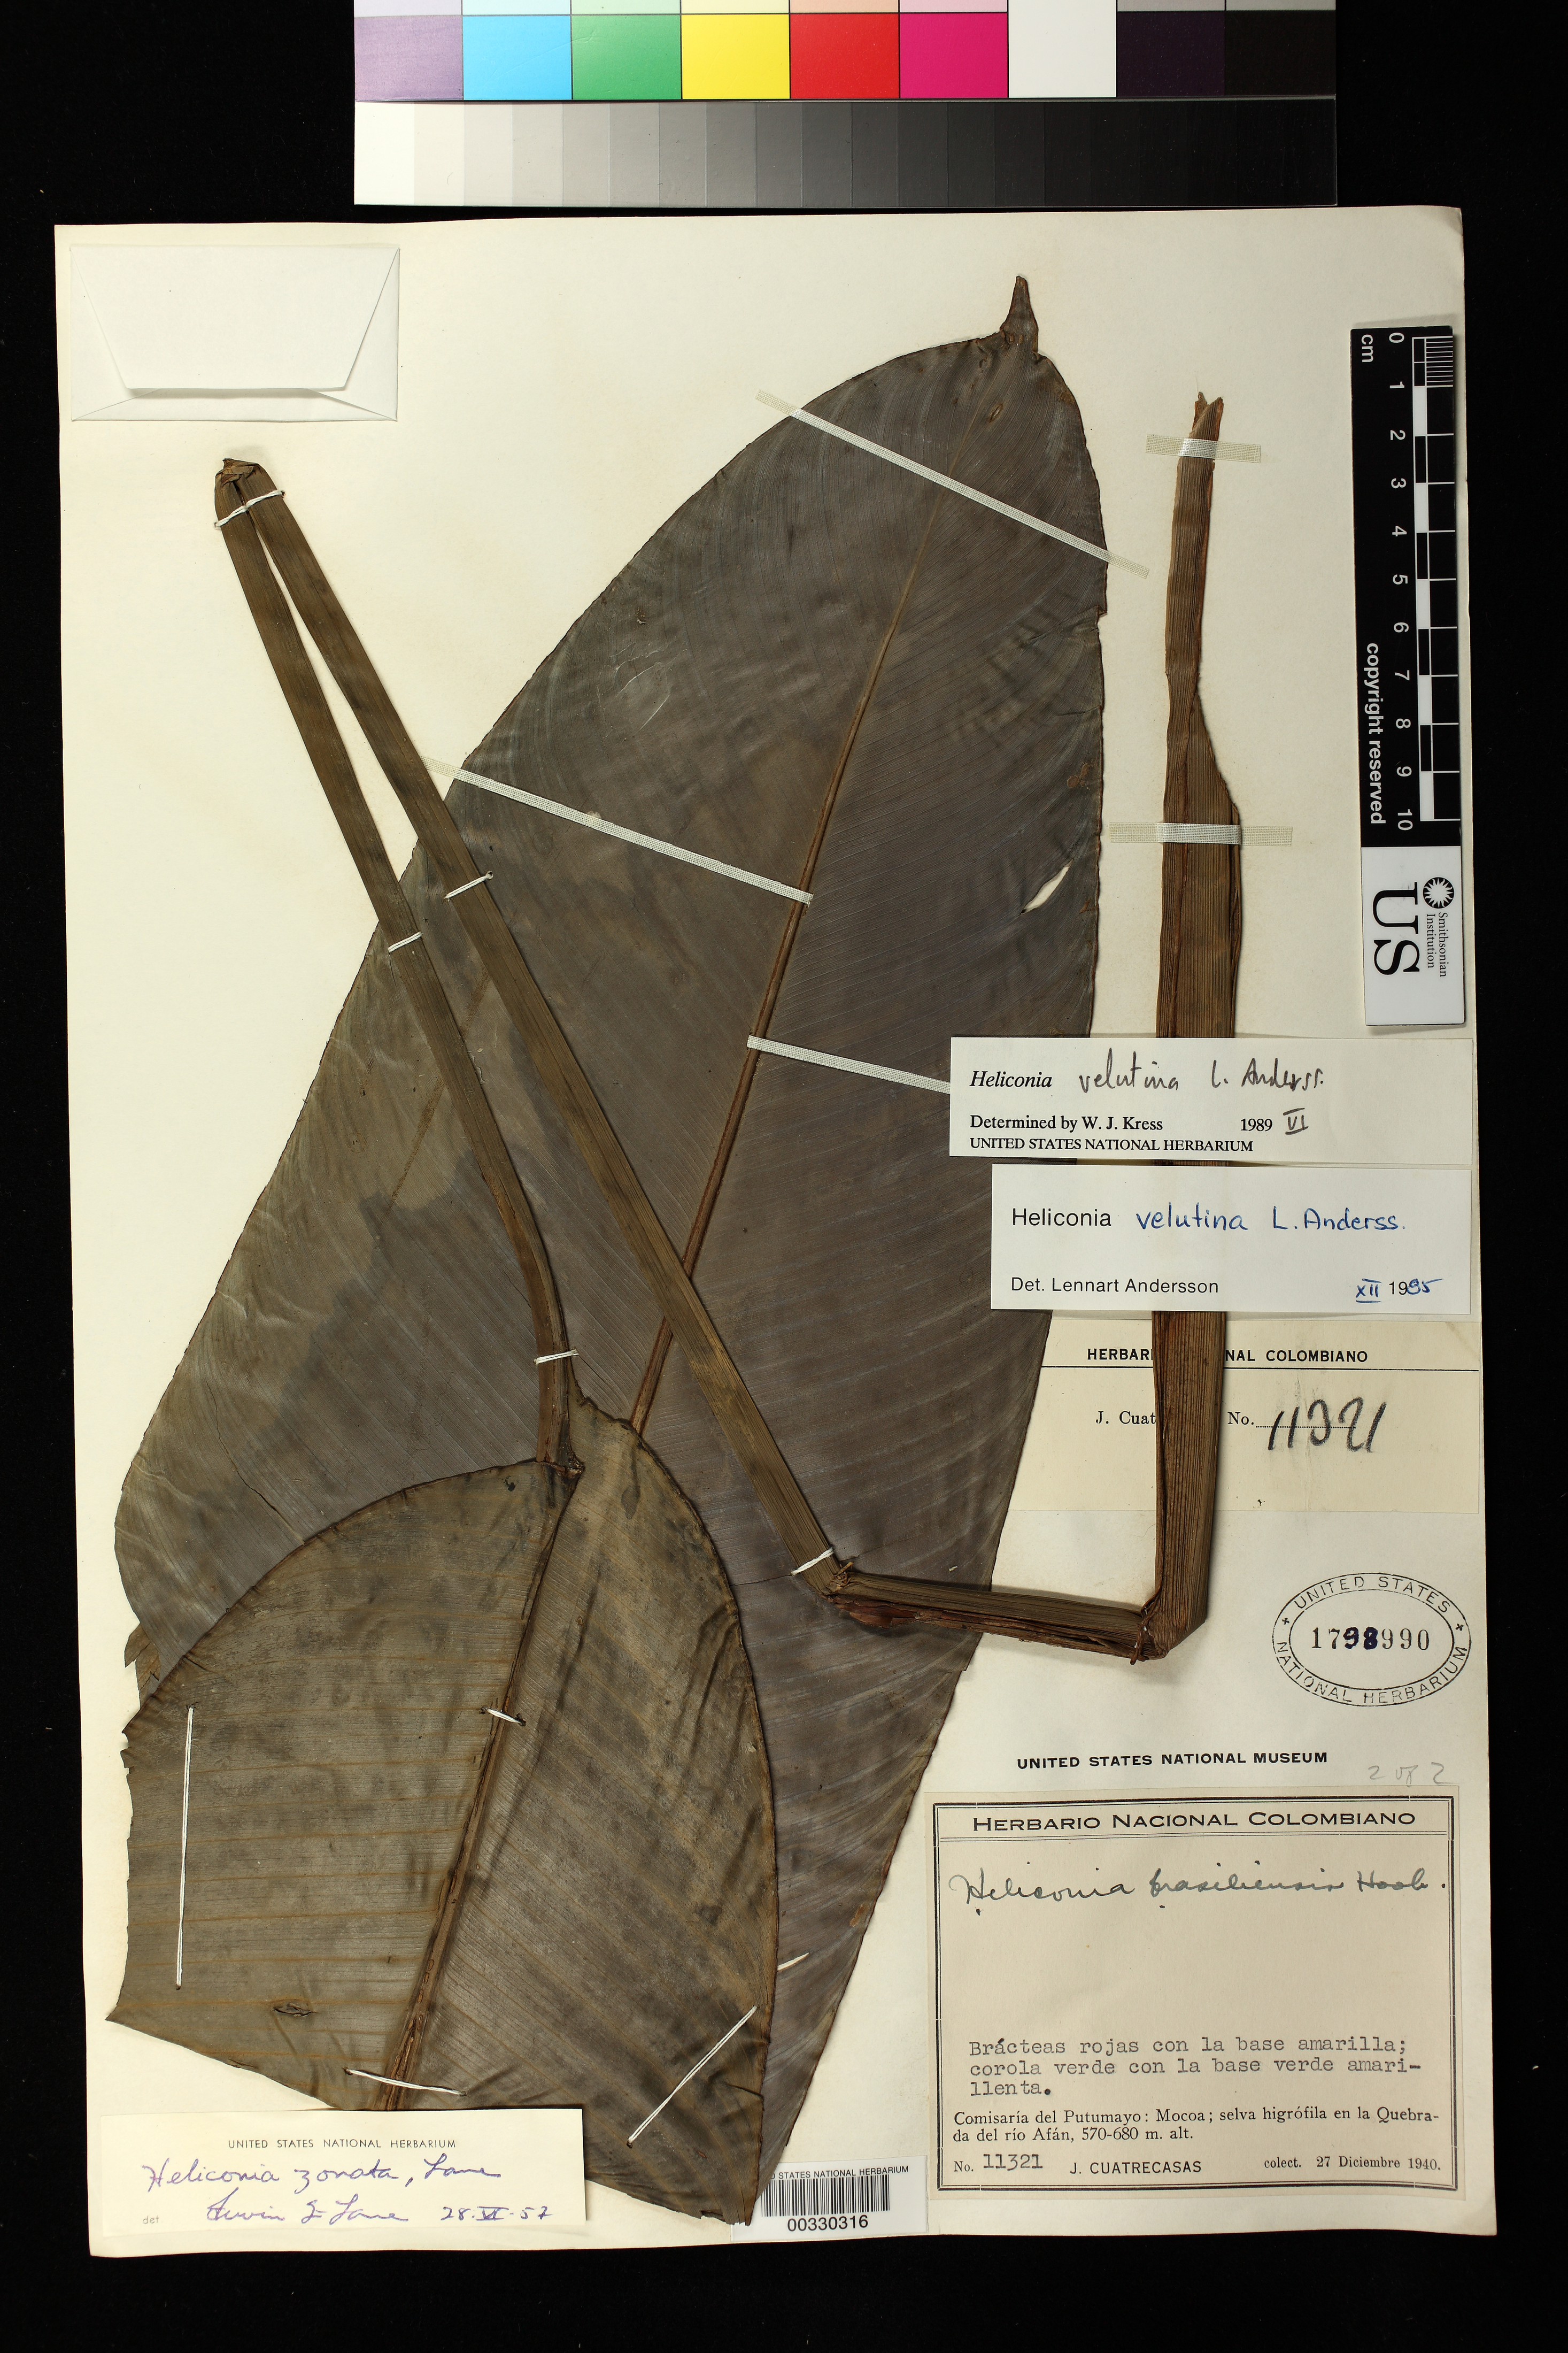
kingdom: Plantae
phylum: Tracheophyta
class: Liliopsida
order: Zingiberales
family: Heliconiaceae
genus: Heliconia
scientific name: Heliconia velutina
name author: L. Andersson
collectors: J. Cuatrecasas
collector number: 11321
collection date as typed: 27 Dec 1940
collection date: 1940-12-27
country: Colombia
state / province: Putumayo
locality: Mocoa, in Quebrada of Rio Afan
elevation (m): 570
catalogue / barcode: US 1798990